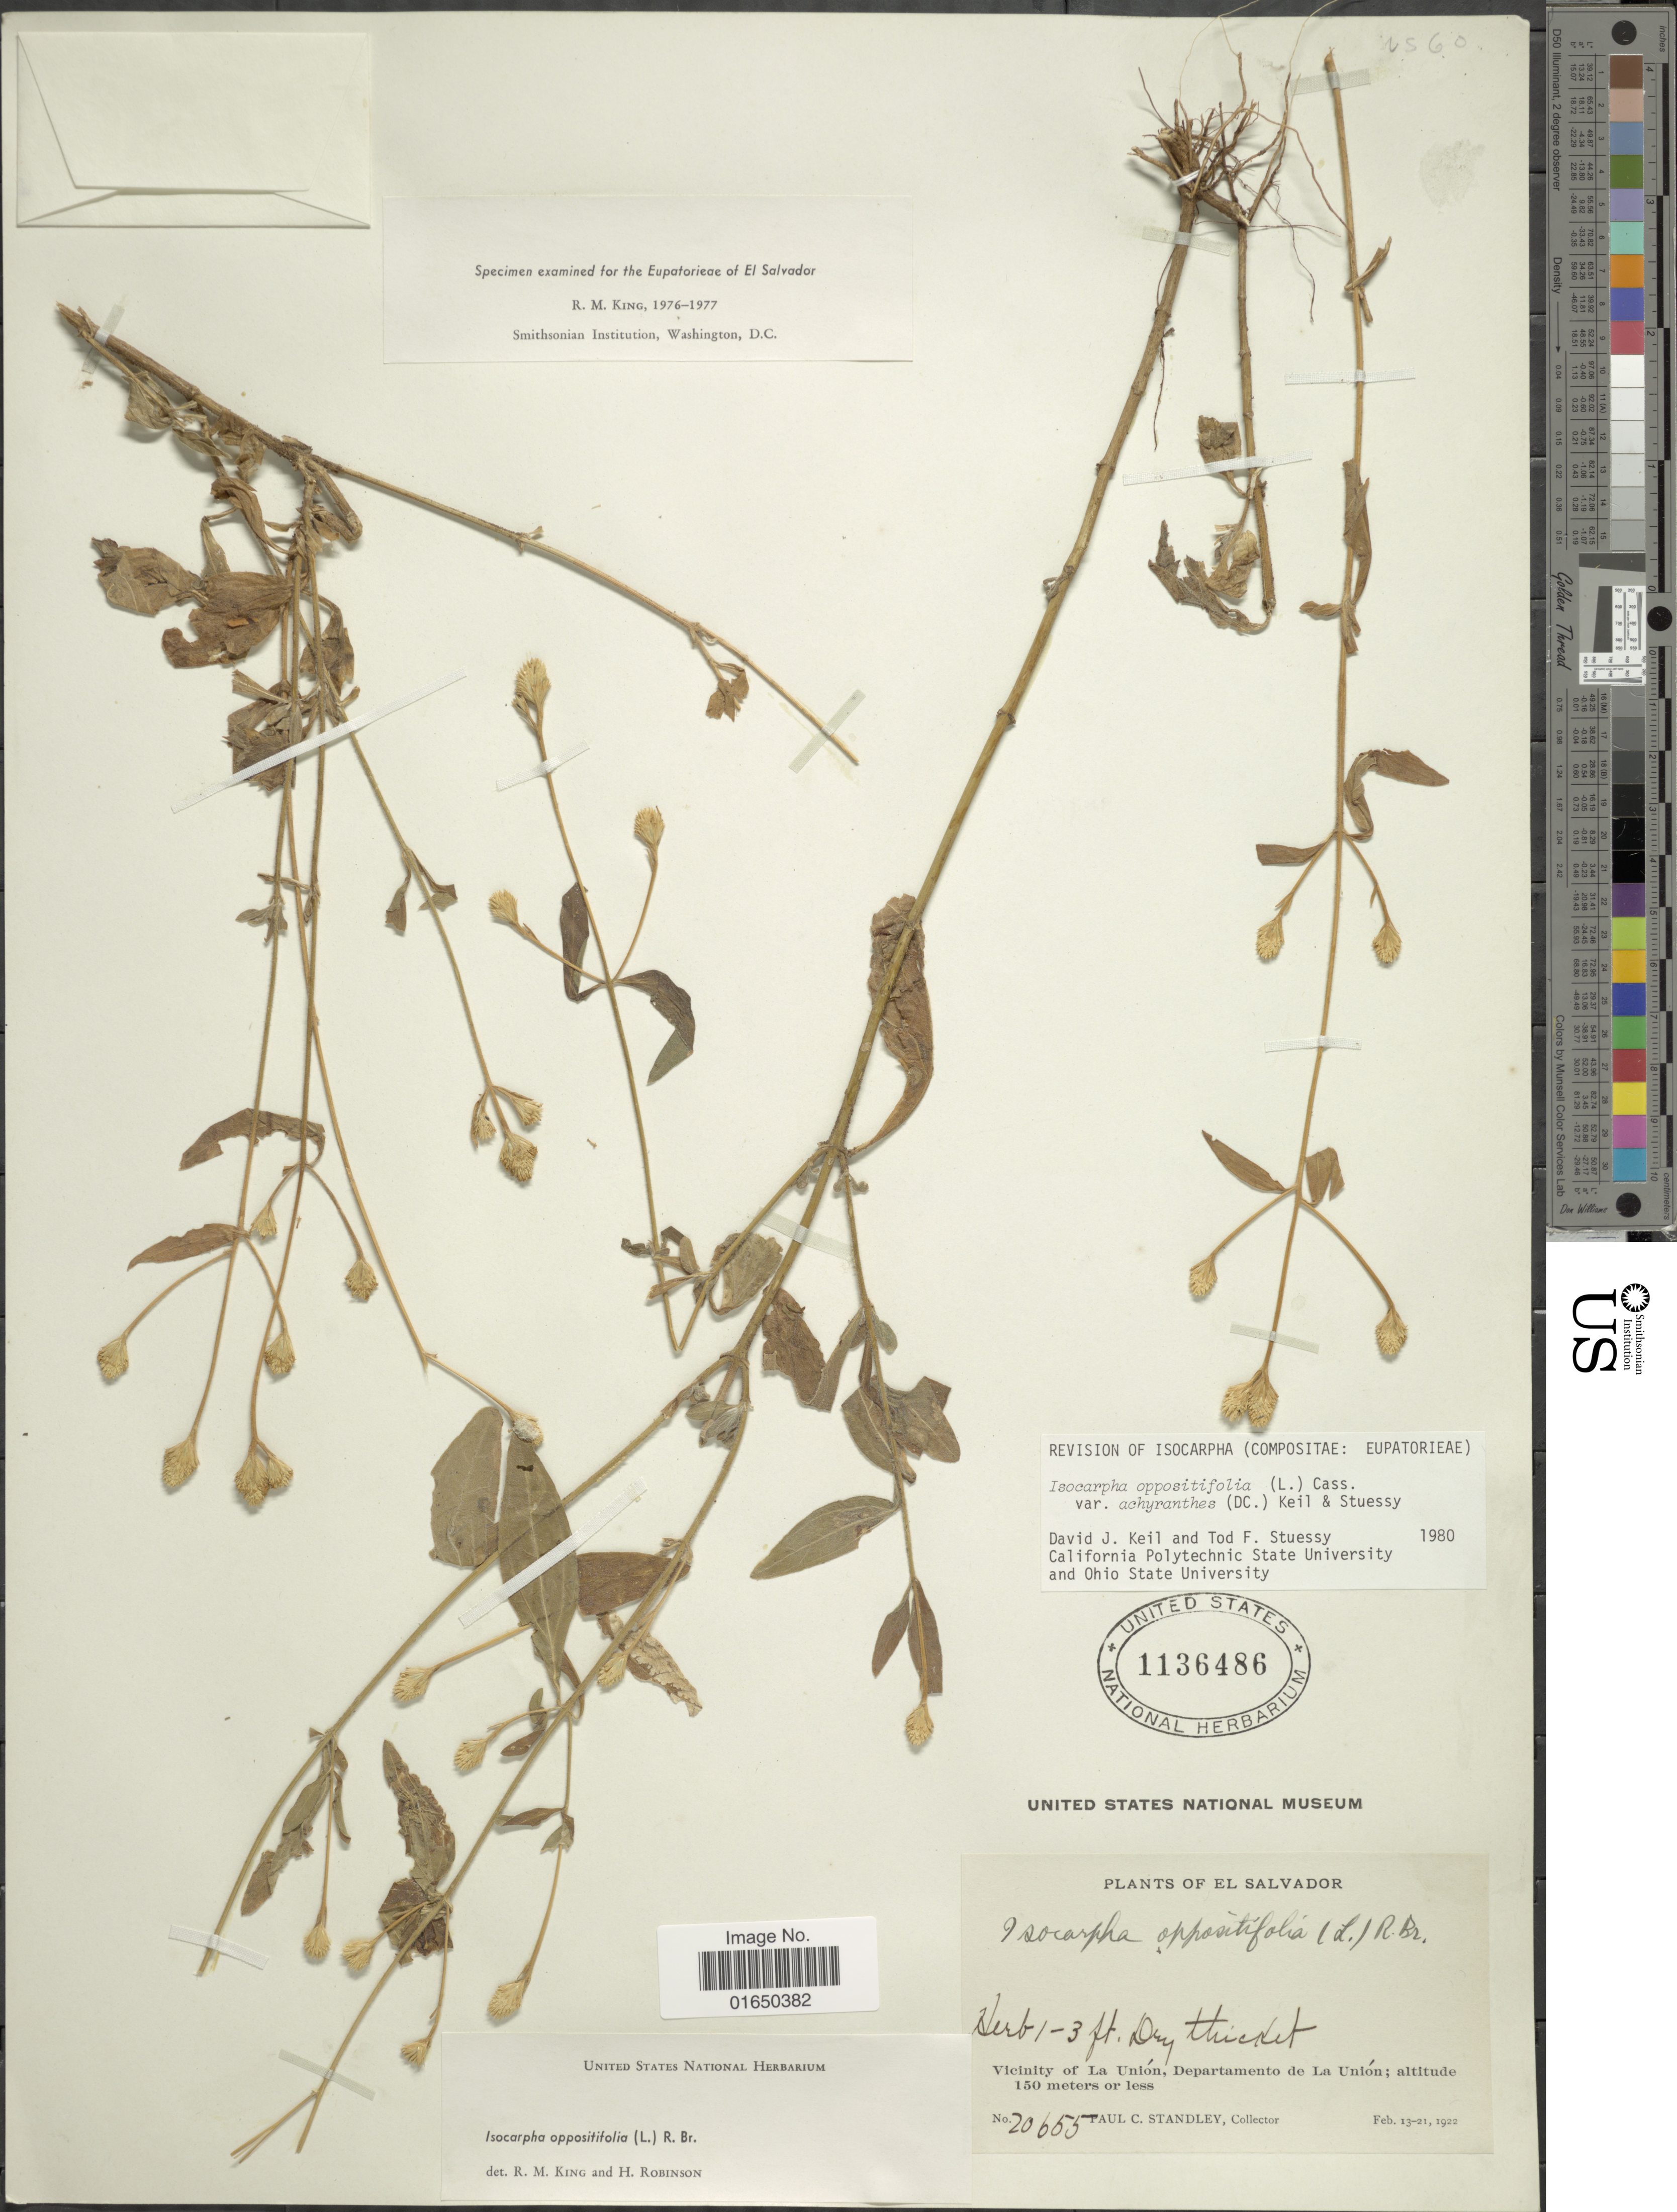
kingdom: Plantae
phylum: Tracheophyta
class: Magnoliopsida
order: Asterales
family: Asteraceae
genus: Isocarpha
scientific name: Isocarpha oppositifolia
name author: (L.) Cass.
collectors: P. C. Standley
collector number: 20655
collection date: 1922-02-13/1922-02-21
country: El Salvador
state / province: La Union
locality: Vicinity of La Union, Departamento de La Union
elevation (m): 150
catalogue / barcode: US 1136486